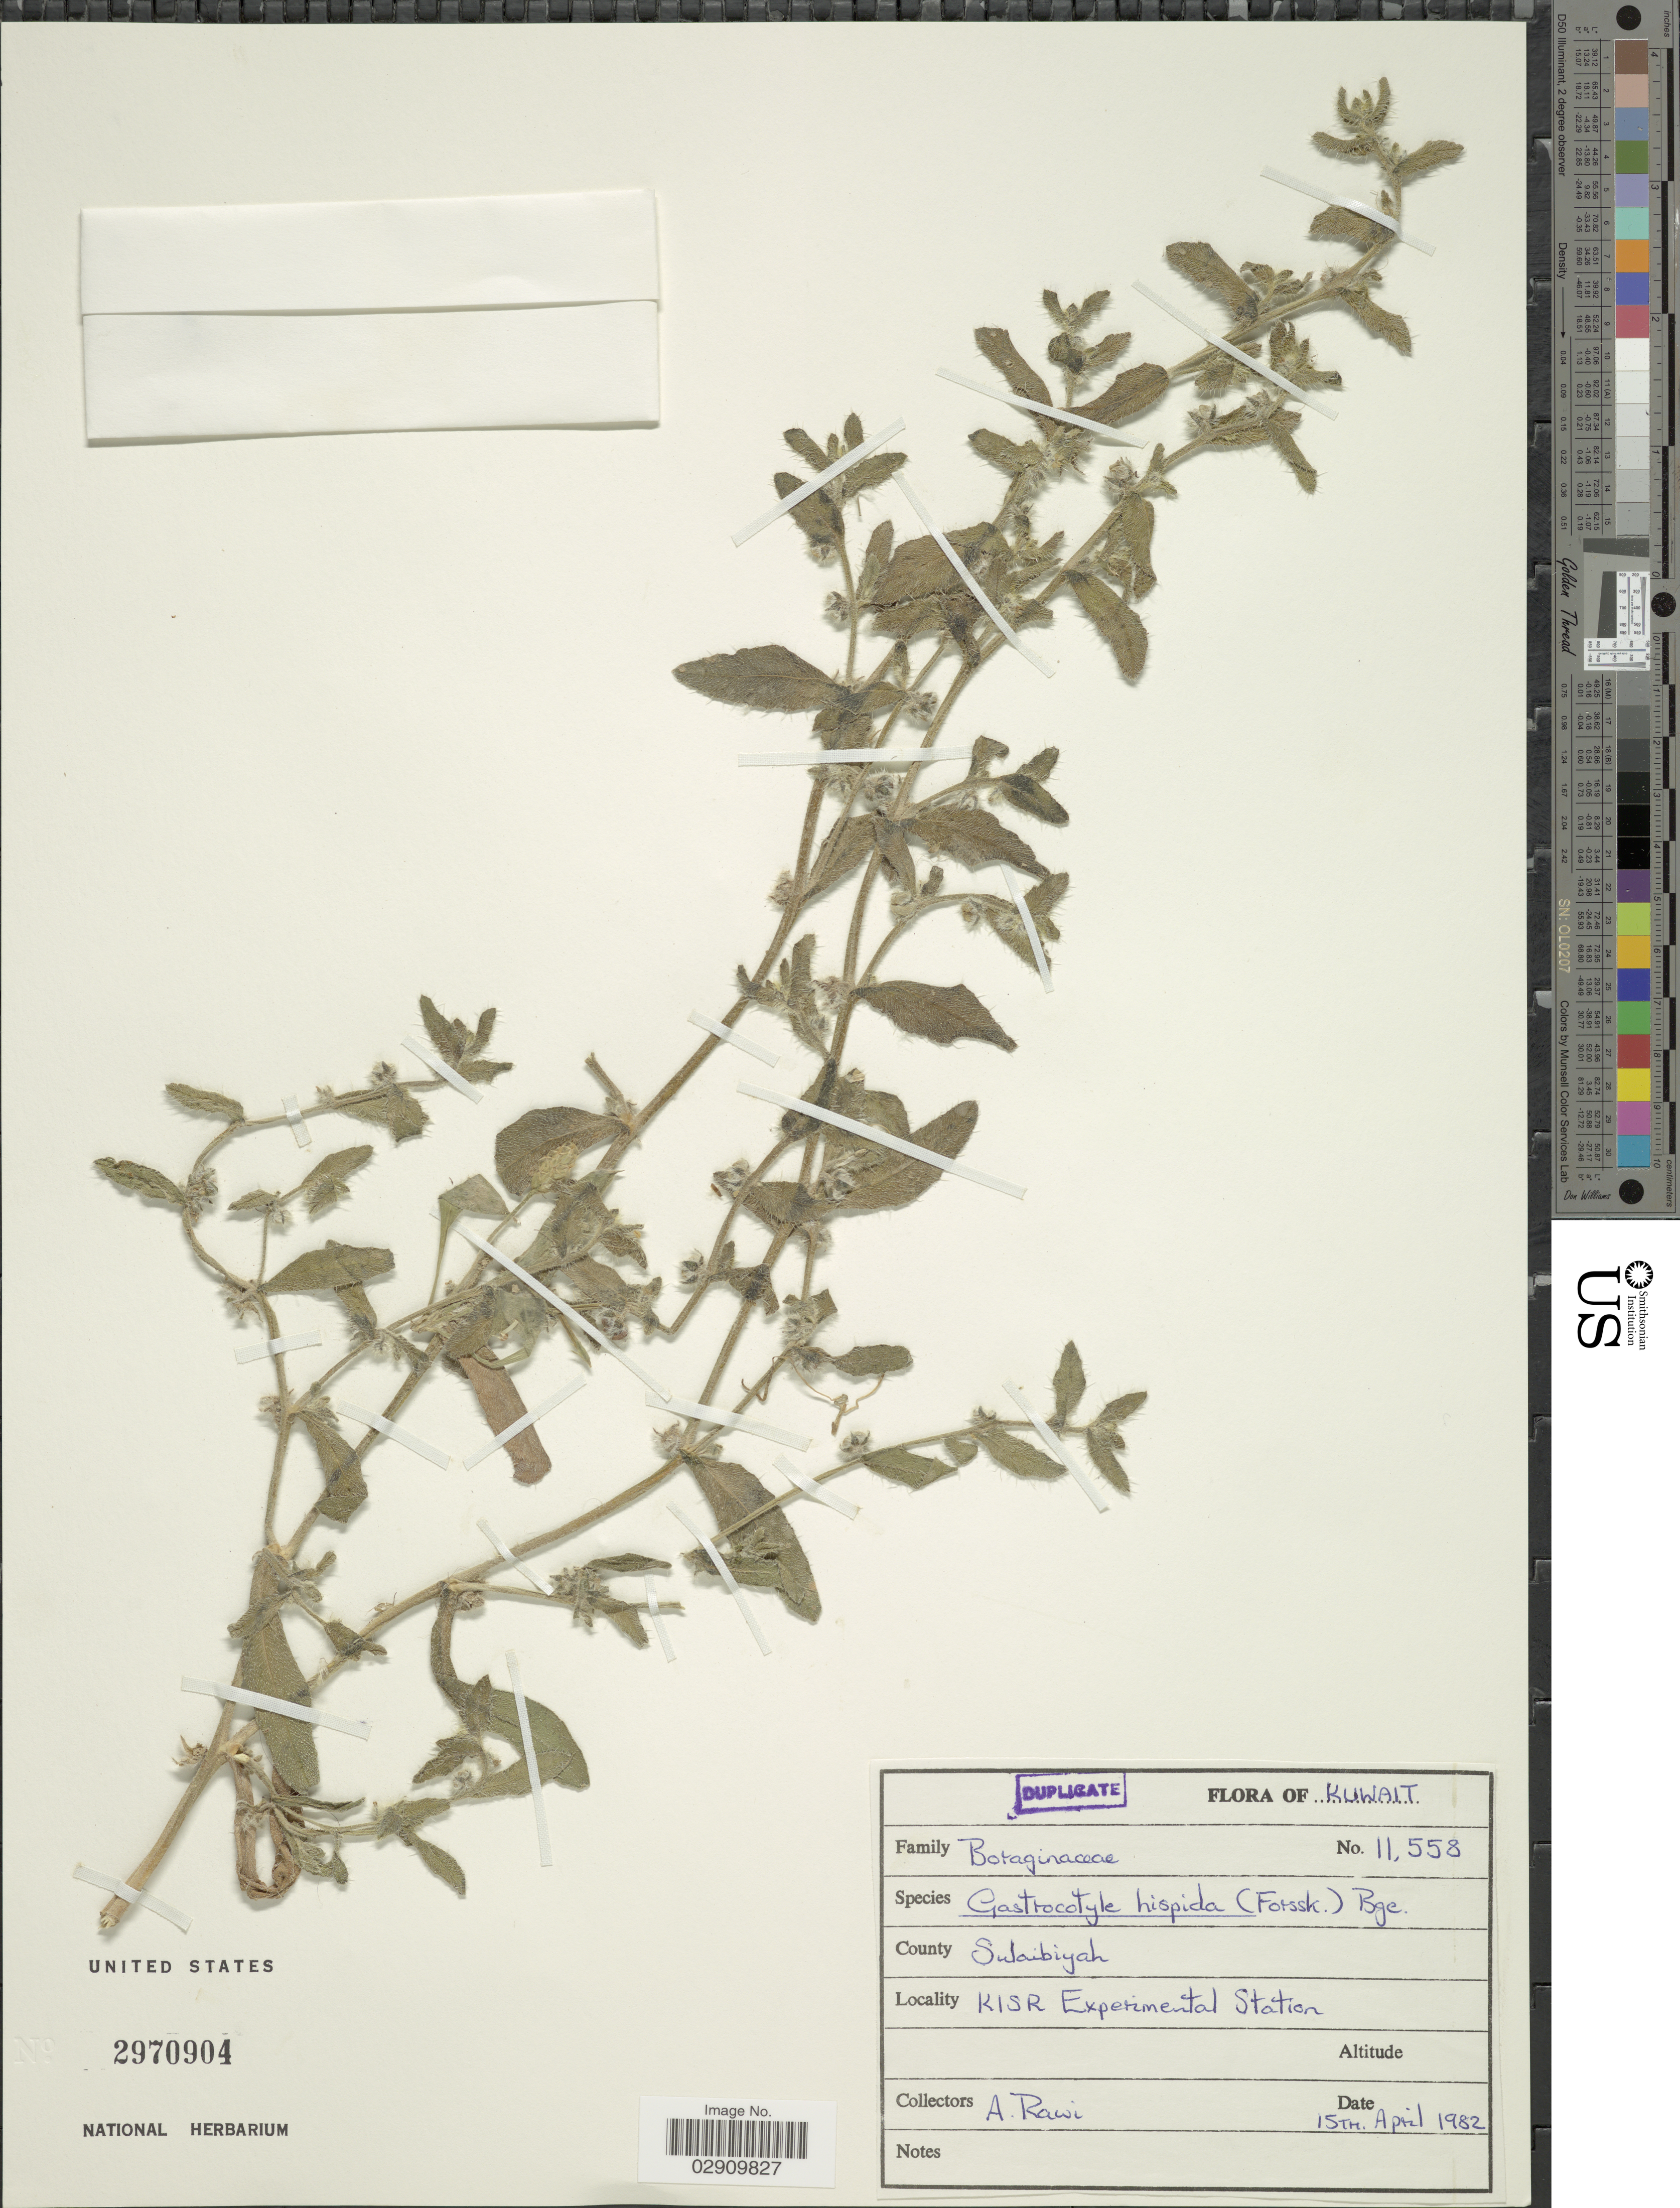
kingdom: Plantae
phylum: Tracheophyta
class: Magnoliopsida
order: Boraginales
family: Boraginaceae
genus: Gastrocotyle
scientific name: Gastrocotyle hispida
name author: (Forssk.) Bunge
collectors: A. Rawi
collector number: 11558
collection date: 1982-04-15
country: Kuwait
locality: County Sulaibiyah, KISR Experimental Station.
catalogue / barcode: US 2970904